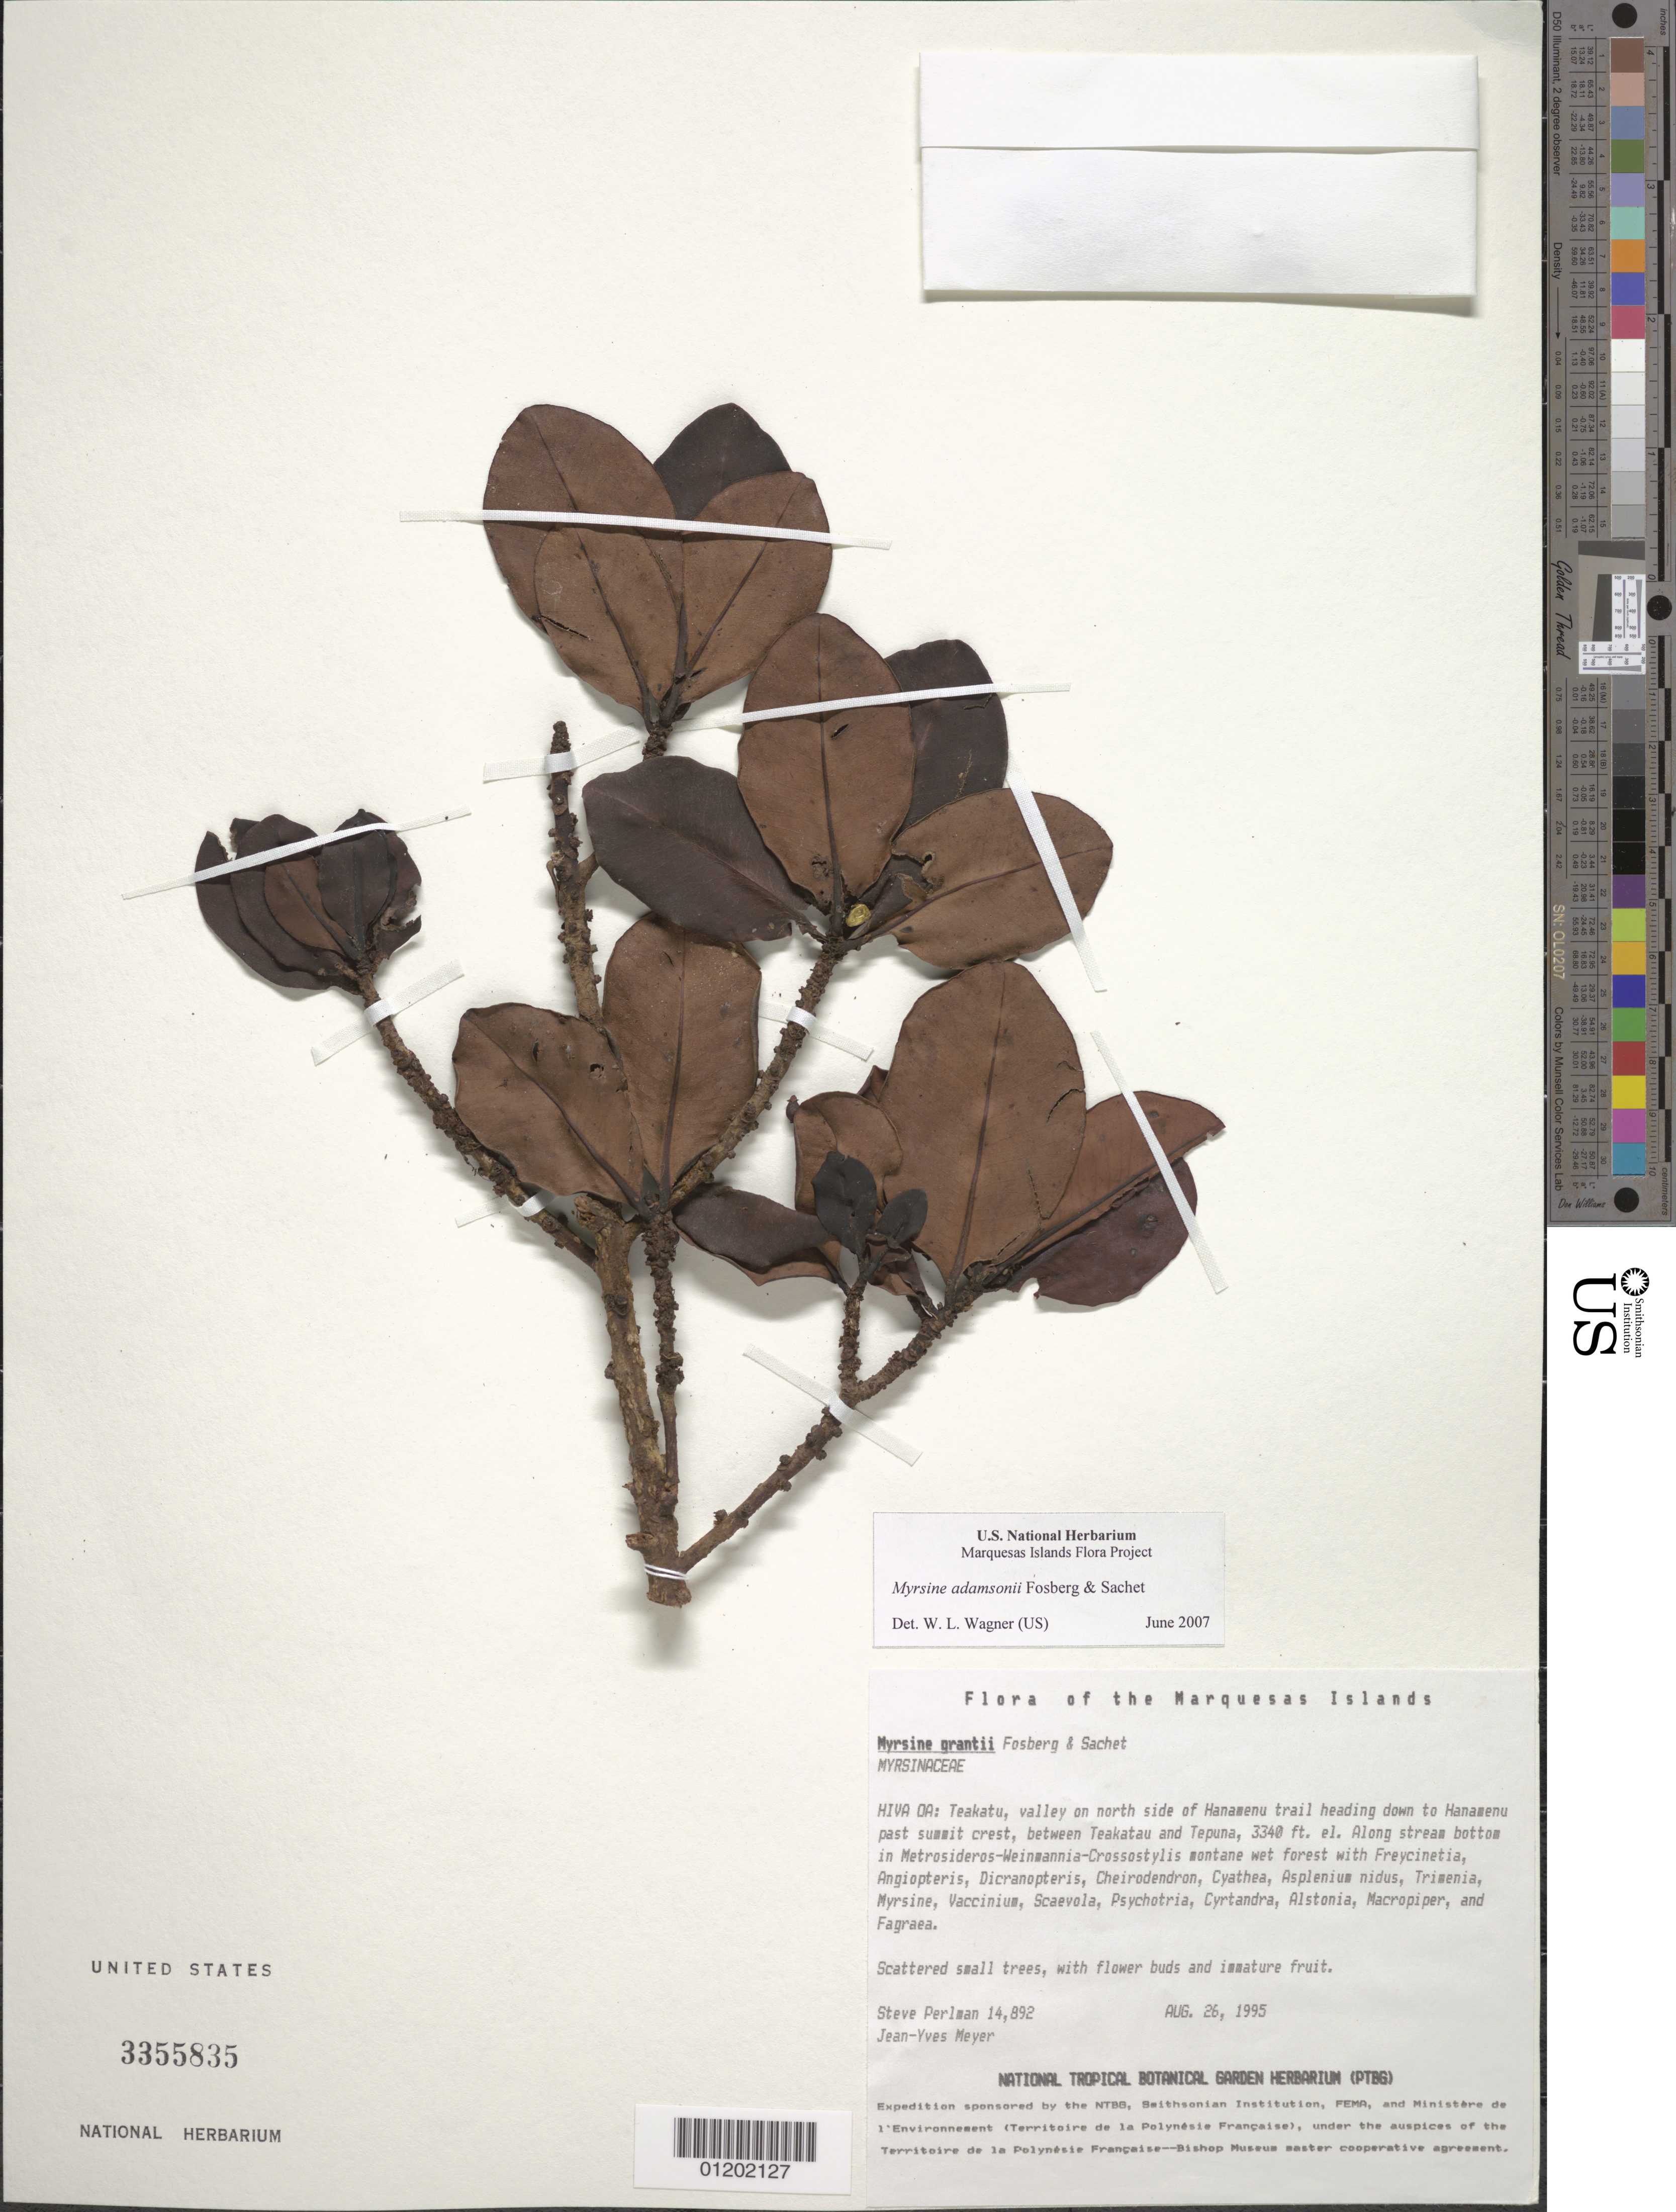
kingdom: Plantae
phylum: Tracheophyta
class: Magnoliopsida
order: Ericales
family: Primulaceae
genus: Myrsine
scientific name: Myrsine adamsonii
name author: Fosberg & Sachet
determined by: Wagner, W. L., (BOT), Smithsonian Institution - National Museum of Natural History (UNITED STATES)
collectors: S. P. Perlman & J.-Y. Meyer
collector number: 14892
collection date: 1995-08-26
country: French Polynesia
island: Hiva Oa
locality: Teakatau, valley on N side of Hanamenu Trail heading down to Hanamenu past summit crest, valley between Teakatau and Tepuna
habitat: Along stream bottom, in Metrosideros - Weinmannia - Crossostylis montane wet forest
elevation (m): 1018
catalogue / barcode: US 3355835